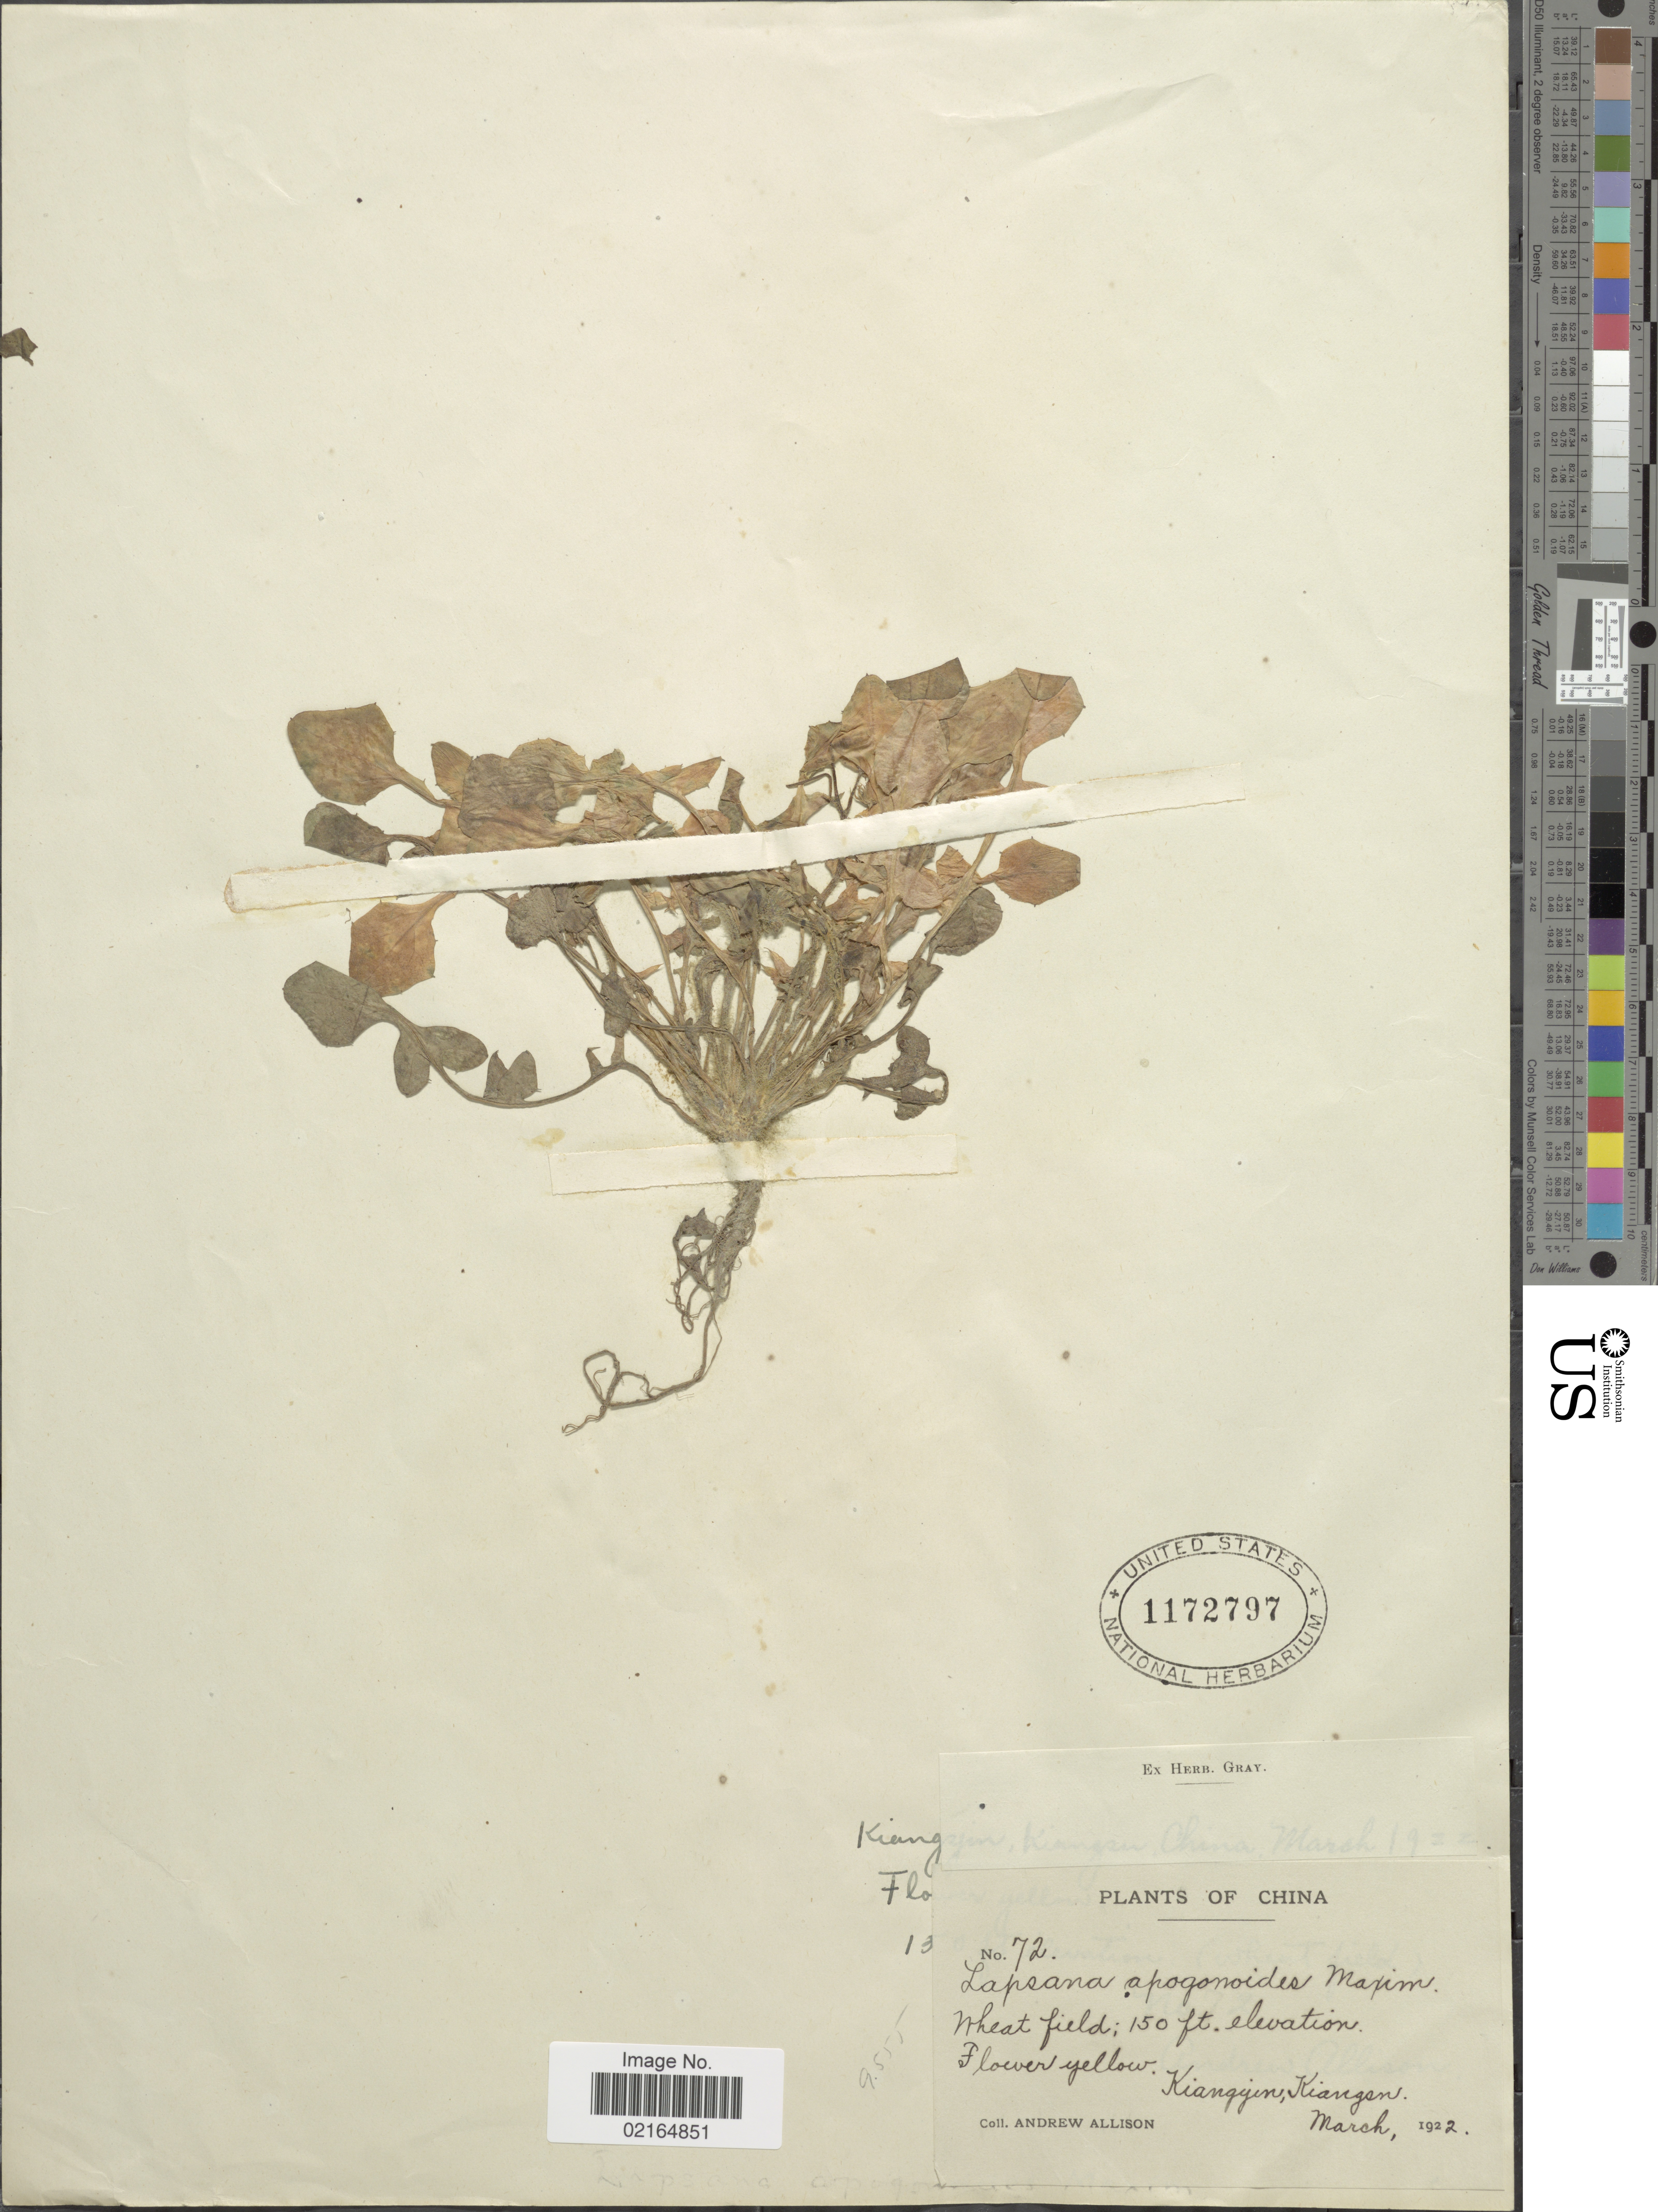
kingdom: Plantae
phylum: Tracheophyta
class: Magnoliopsida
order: Asterales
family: Asteraceae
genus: Lapsanastrum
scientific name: Lapsanastrum apogonoides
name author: (Maxim.) Pak & K. Bremer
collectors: A. Allison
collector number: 72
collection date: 1922-03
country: China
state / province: Jiangsu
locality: Wheat field, Kianggin, Kiangsu. [interpreted]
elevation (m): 46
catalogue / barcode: US 1172797